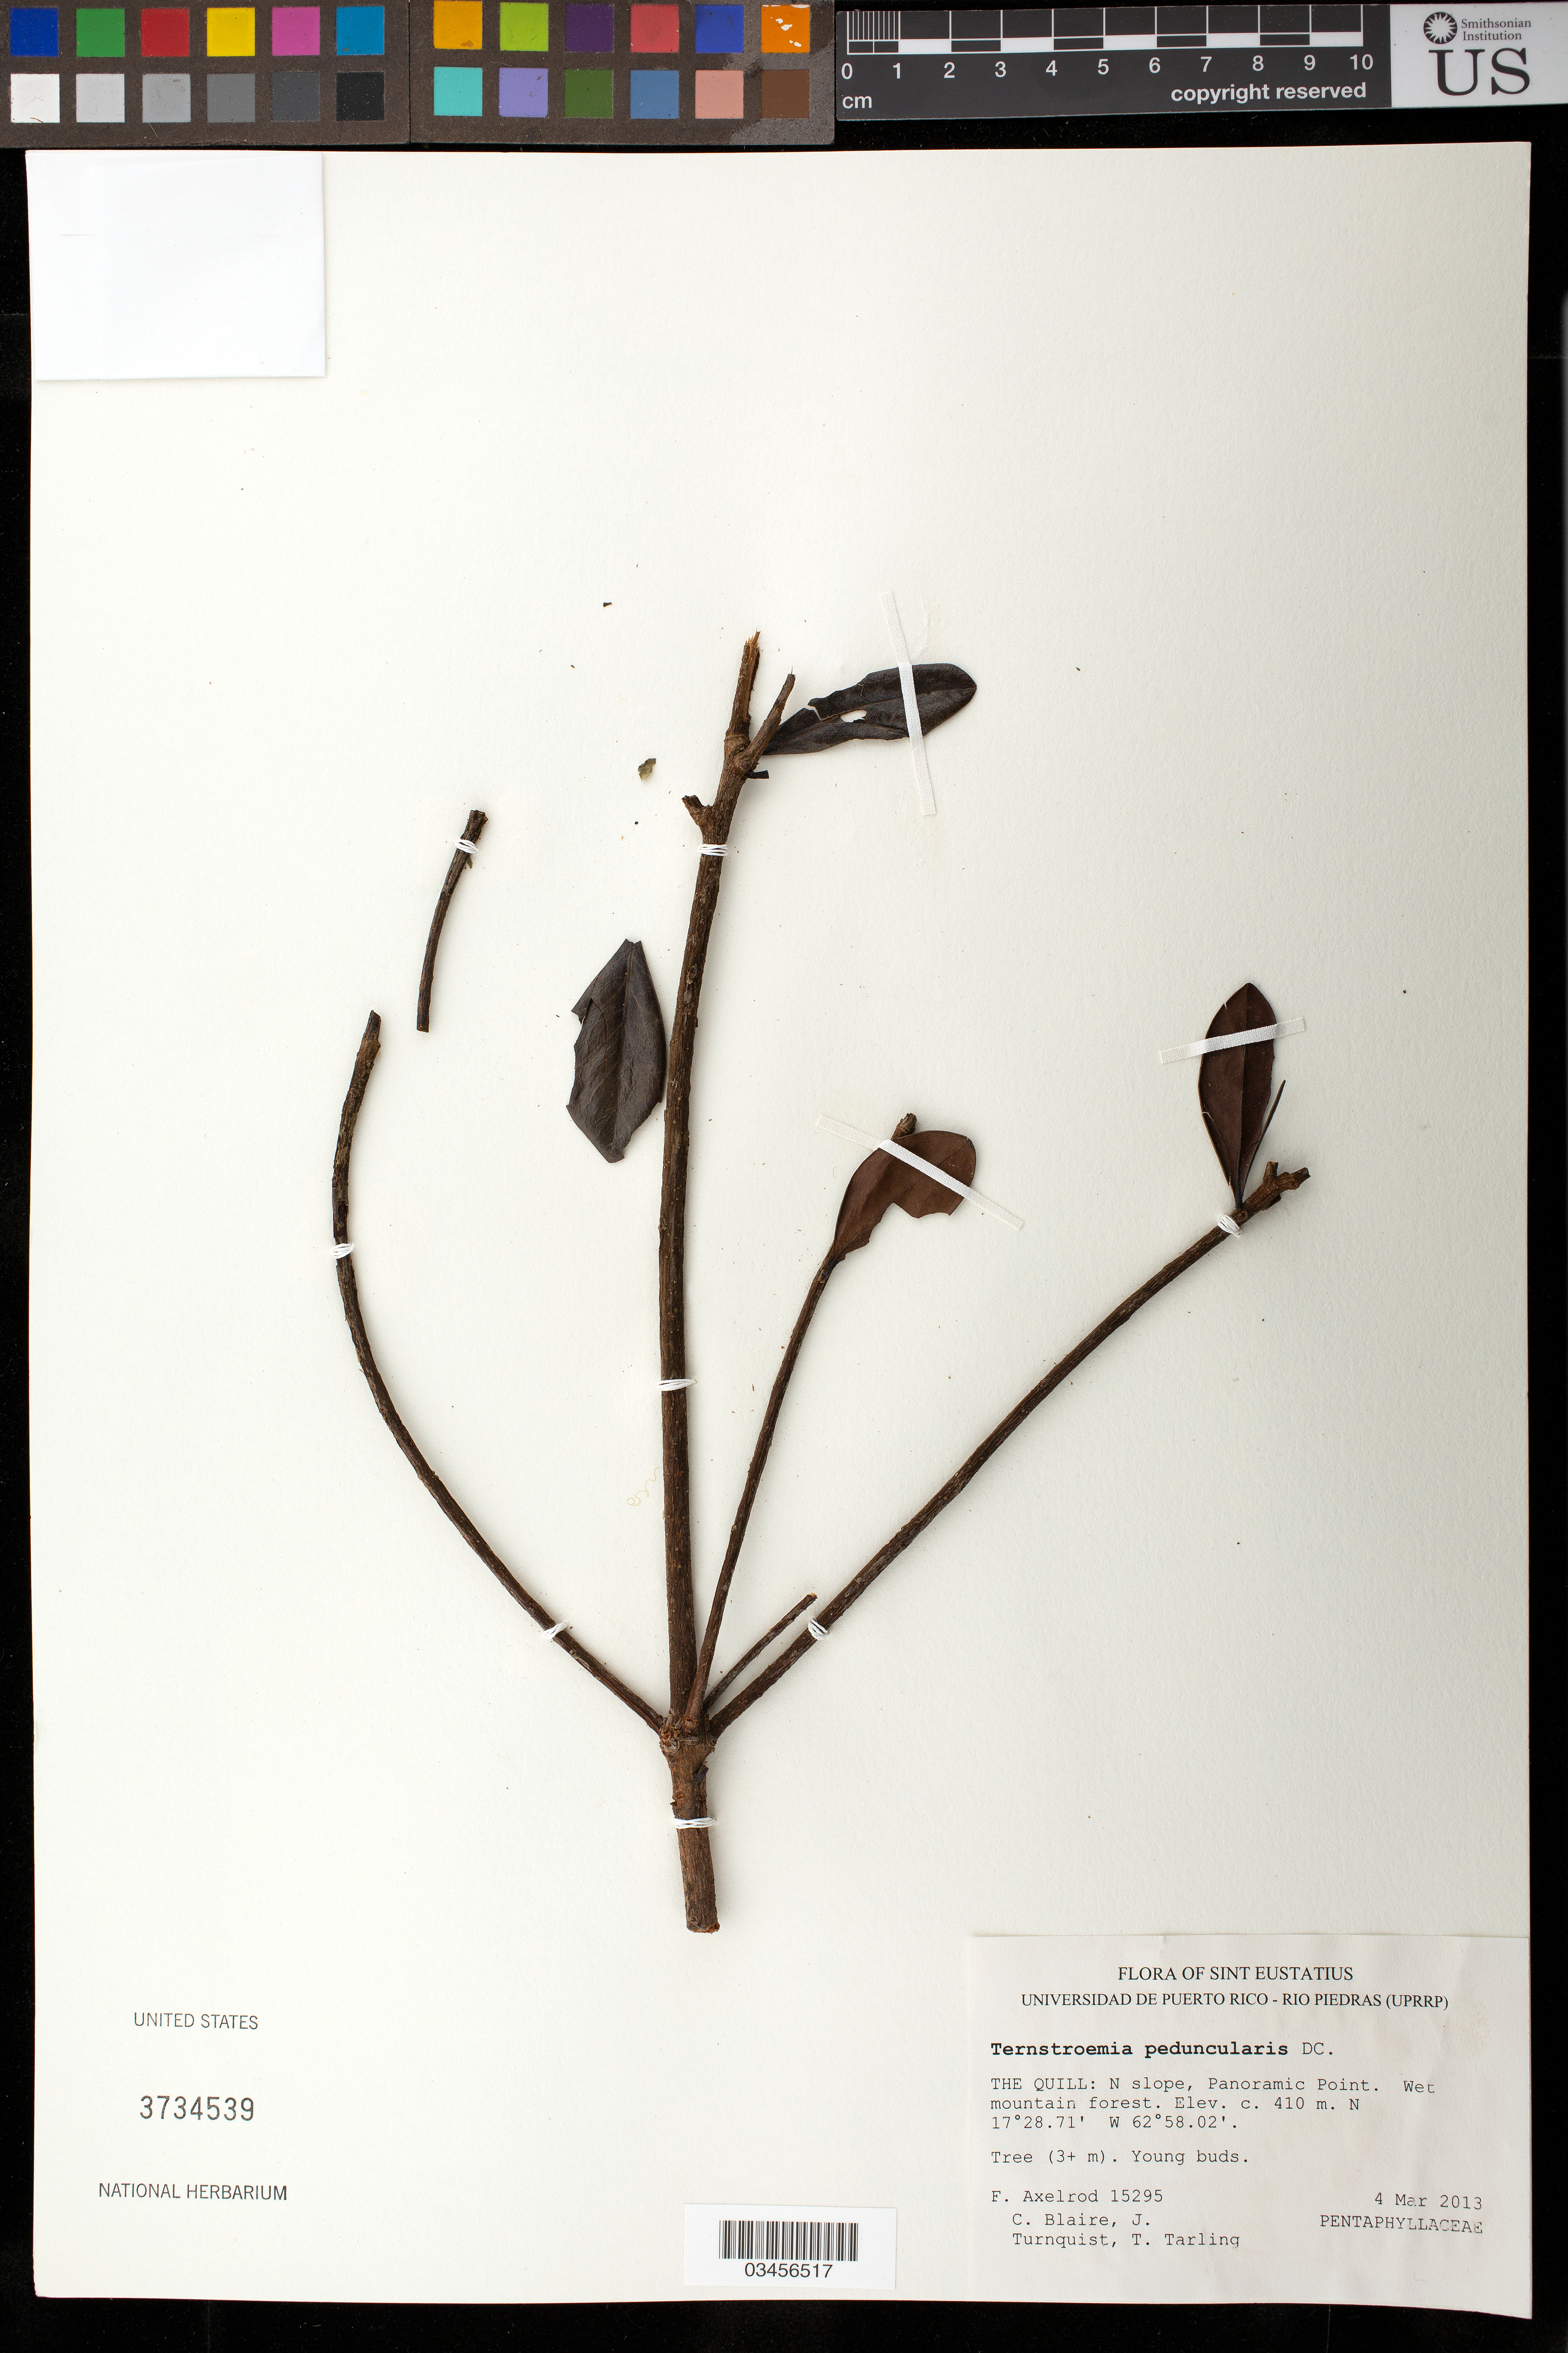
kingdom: Plantae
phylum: Tracheophyta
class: Magnoliopsida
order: Ericales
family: Pentaphylacaceae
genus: Ternstroemia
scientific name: Ternstroemia peduncularis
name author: DC.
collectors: F. S. Axelrod, C. Blaire, J. Turnquist & T. Tarling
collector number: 15295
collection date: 2013-03-04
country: Netherlands Antilles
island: Sint Eustatius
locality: The Quill: N slope, Panoramic Point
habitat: Wet mountain forest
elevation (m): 410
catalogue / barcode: US 3734539